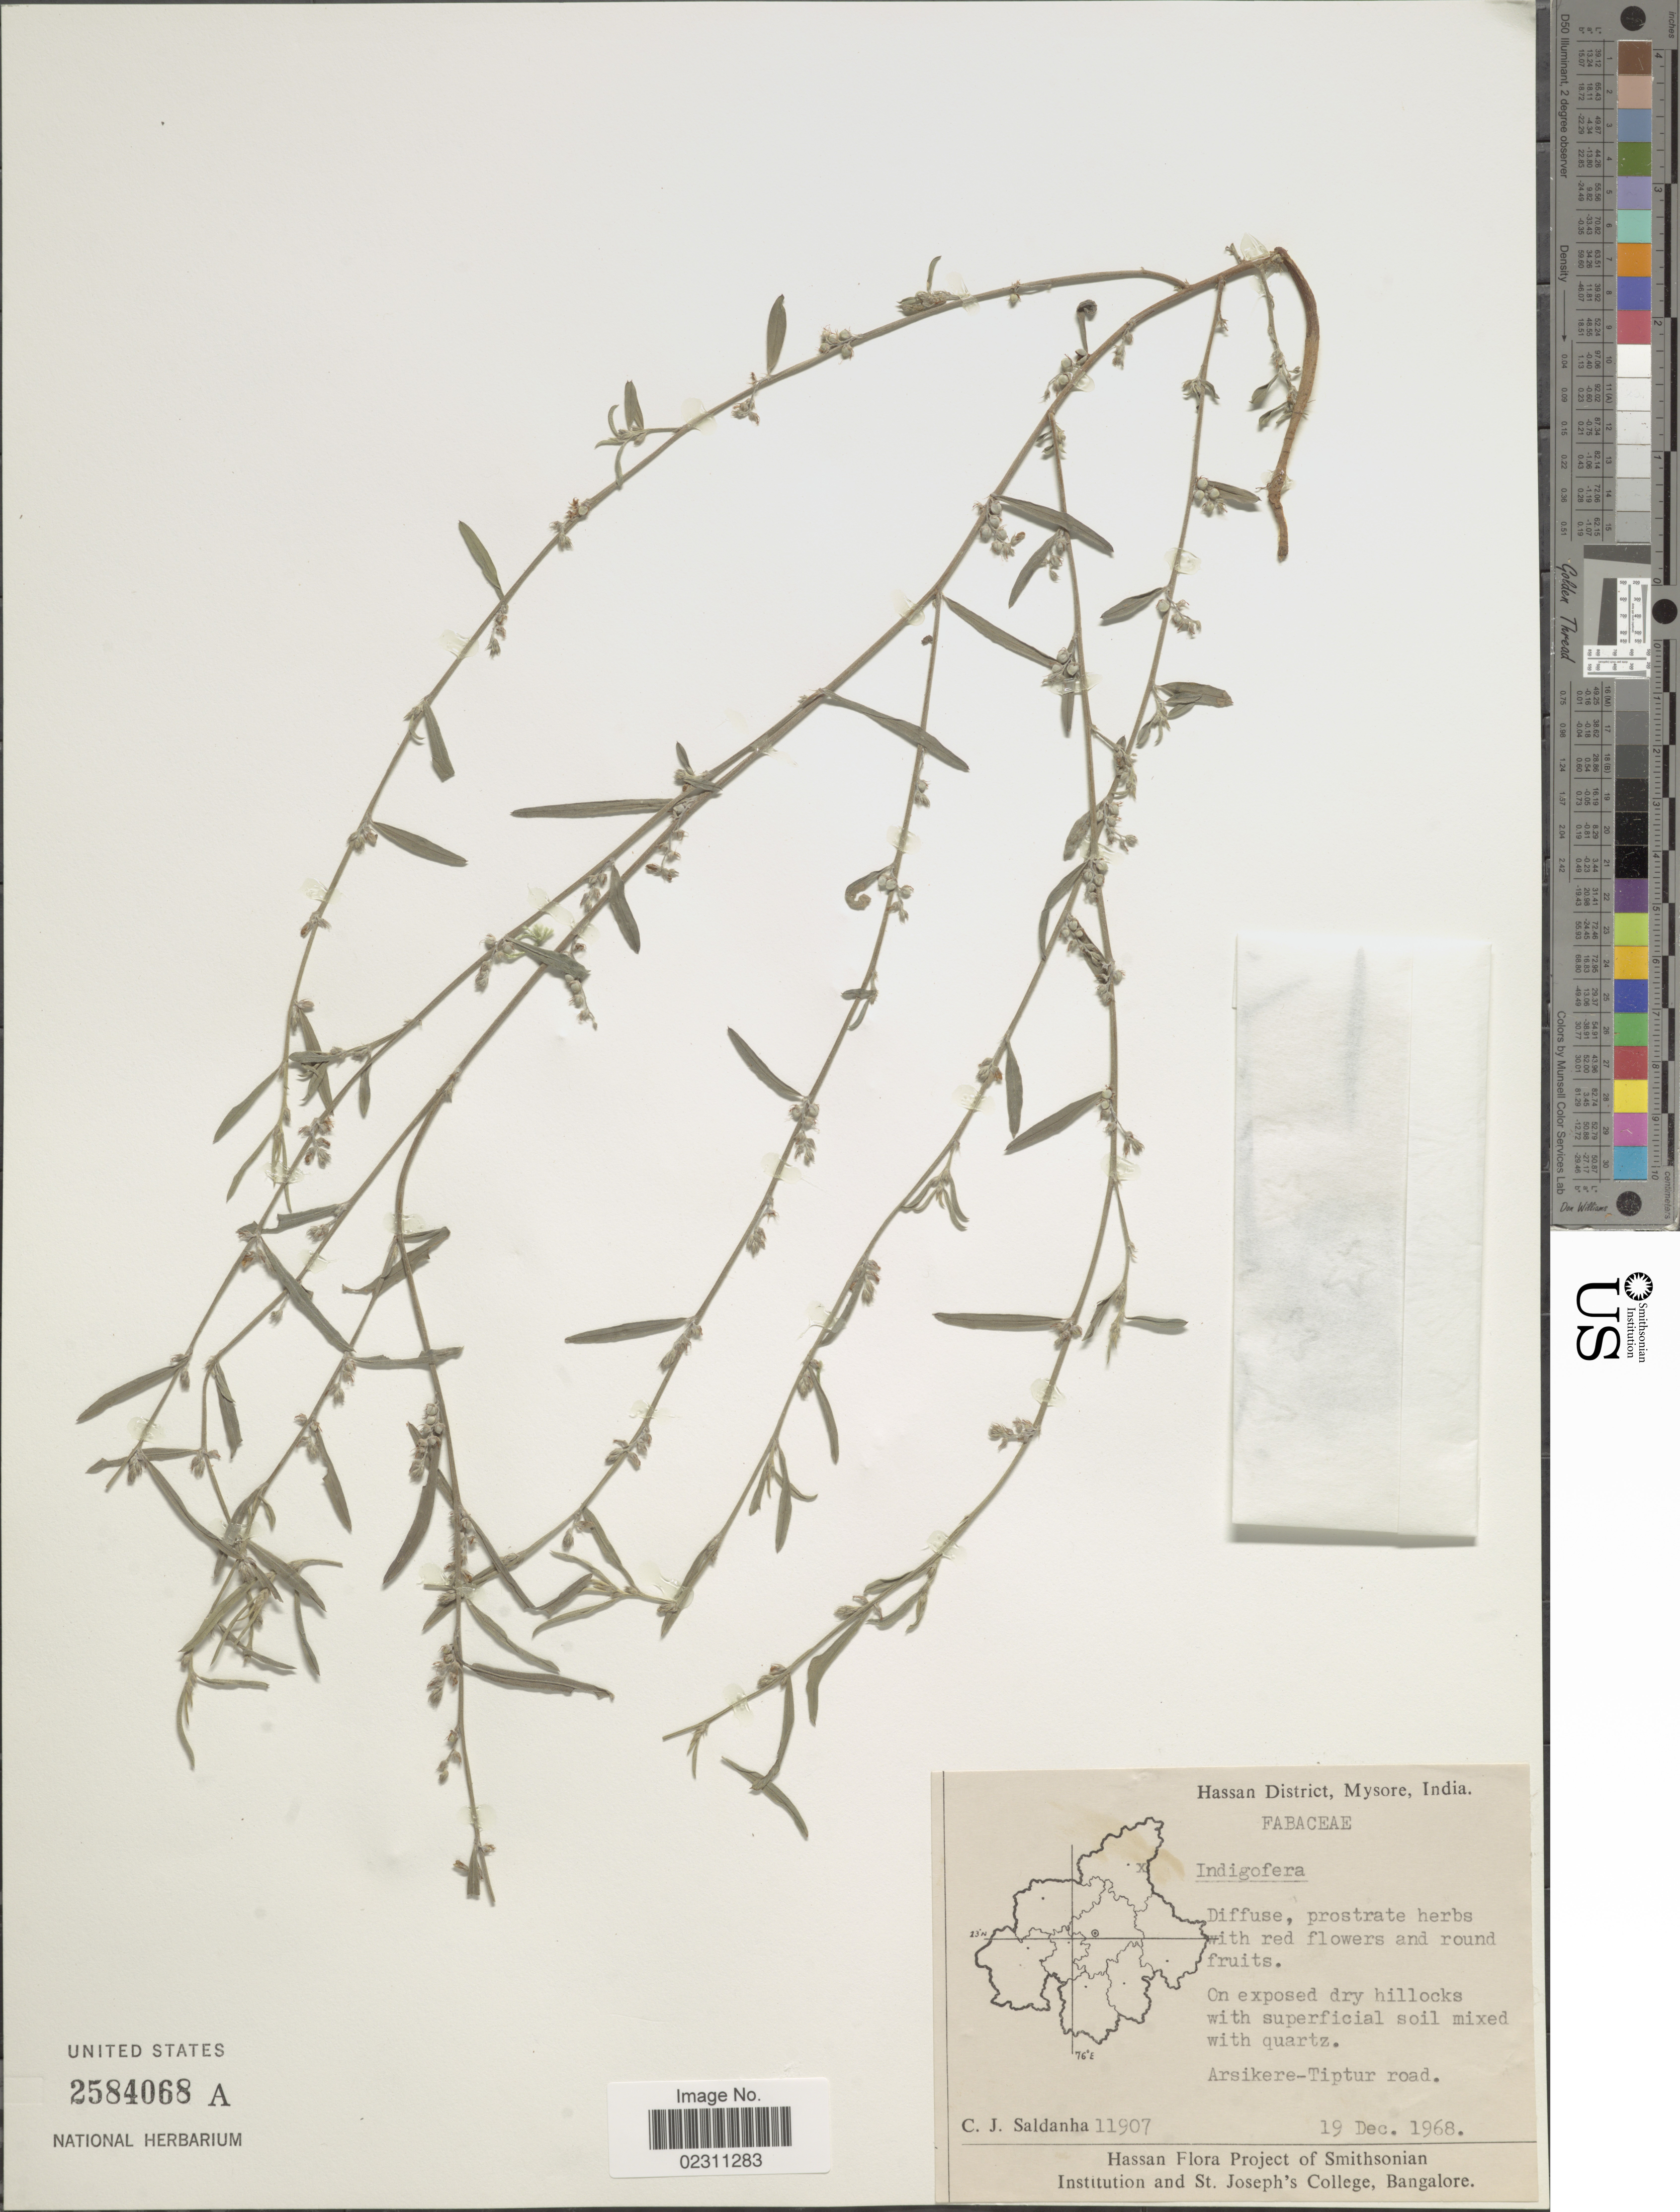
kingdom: Plantae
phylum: Tracheophyta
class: Magnoliopsida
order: Fabales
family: Fabaceae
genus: Indigofera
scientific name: Indigofera sp.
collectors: C. J. Saldanha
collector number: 11907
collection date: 1968-12-19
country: India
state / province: Karnataka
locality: Hassan District, Mysore. Arsikere-Tiptur road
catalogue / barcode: US 2584068A